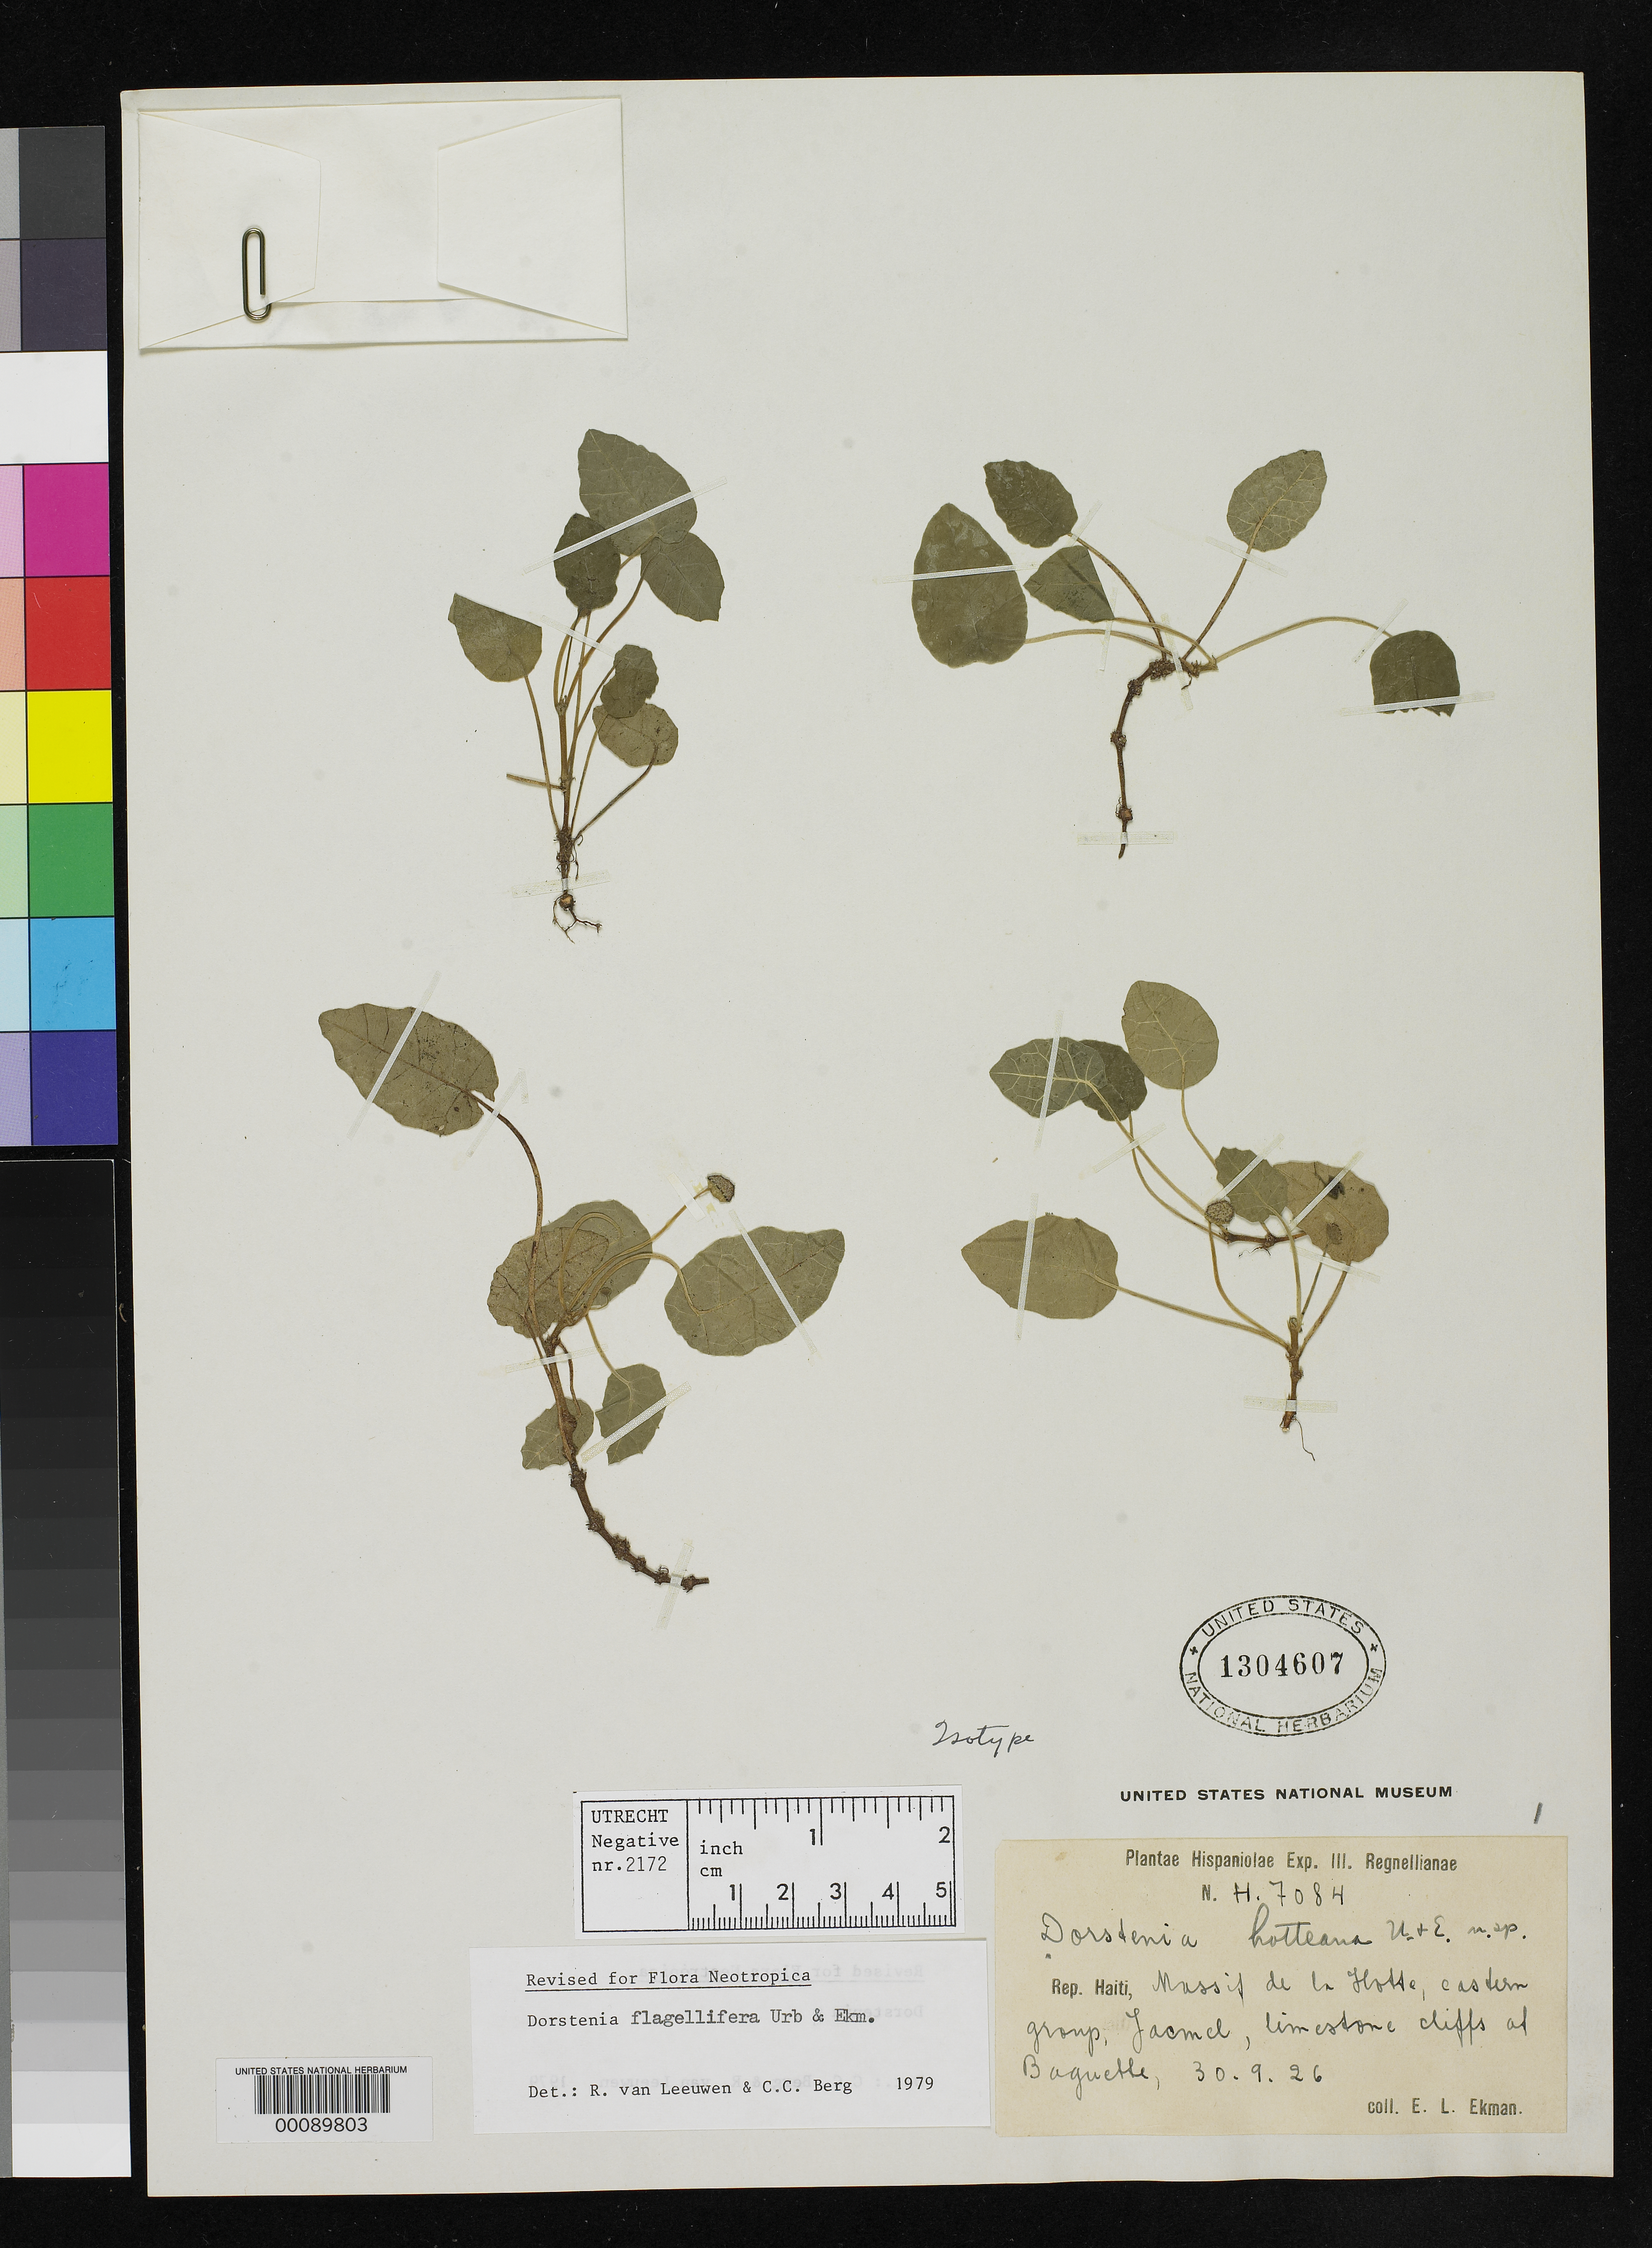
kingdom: Plantae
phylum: Tracheophyta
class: Magnoliopsida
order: Rosales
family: Moraceae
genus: Dorstenia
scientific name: Dorstenia hotteana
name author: Urb. & Ekman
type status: Isotype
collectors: E. L. Ekman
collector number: H 7084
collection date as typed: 30 Sep 1926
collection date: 1926-09-30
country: Haiti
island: Hispaniola Island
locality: Massif de La Hotte, eastern group Jacmel, Baguette.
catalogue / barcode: US 1304607